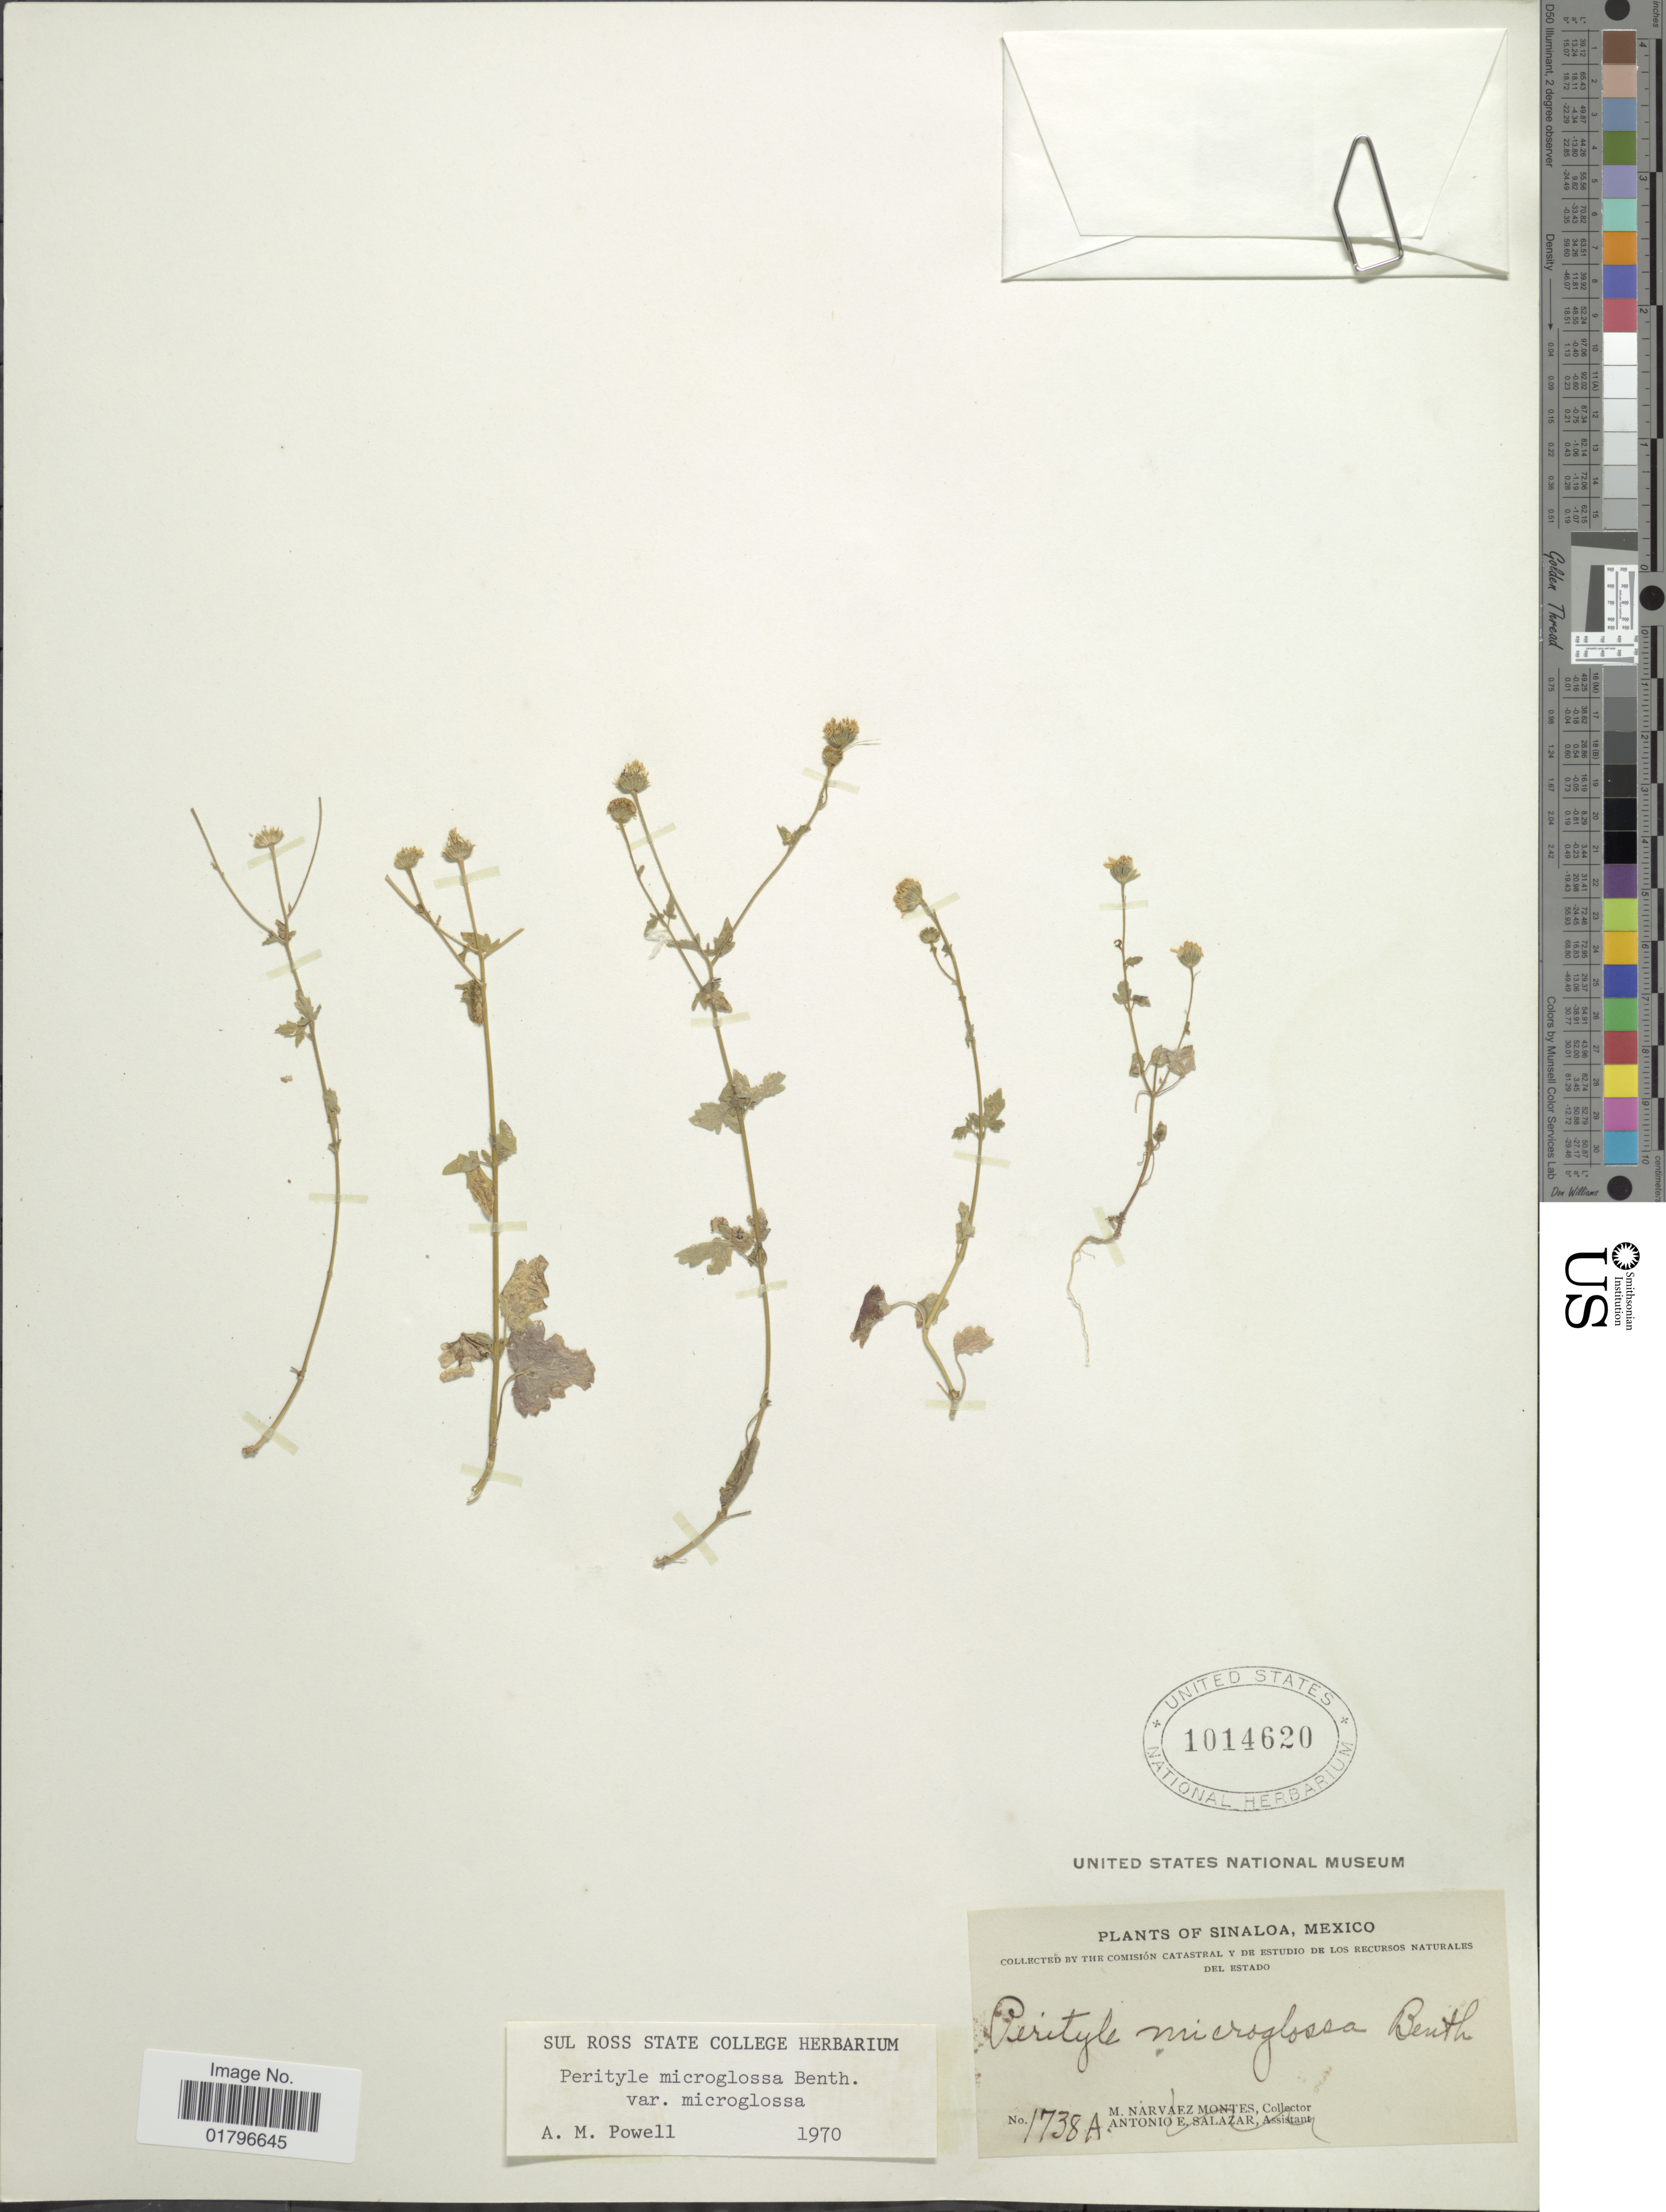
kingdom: Plantae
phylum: Tracheophyta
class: Magnoliopsida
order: Asterales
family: Asteraceae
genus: Perityle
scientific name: Perityle microglossa var. microglossa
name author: Benth.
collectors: M. Narvaez-Montes & A. E. Salazar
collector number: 1738A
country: Mexico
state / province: Sinaloa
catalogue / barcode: US 1014620